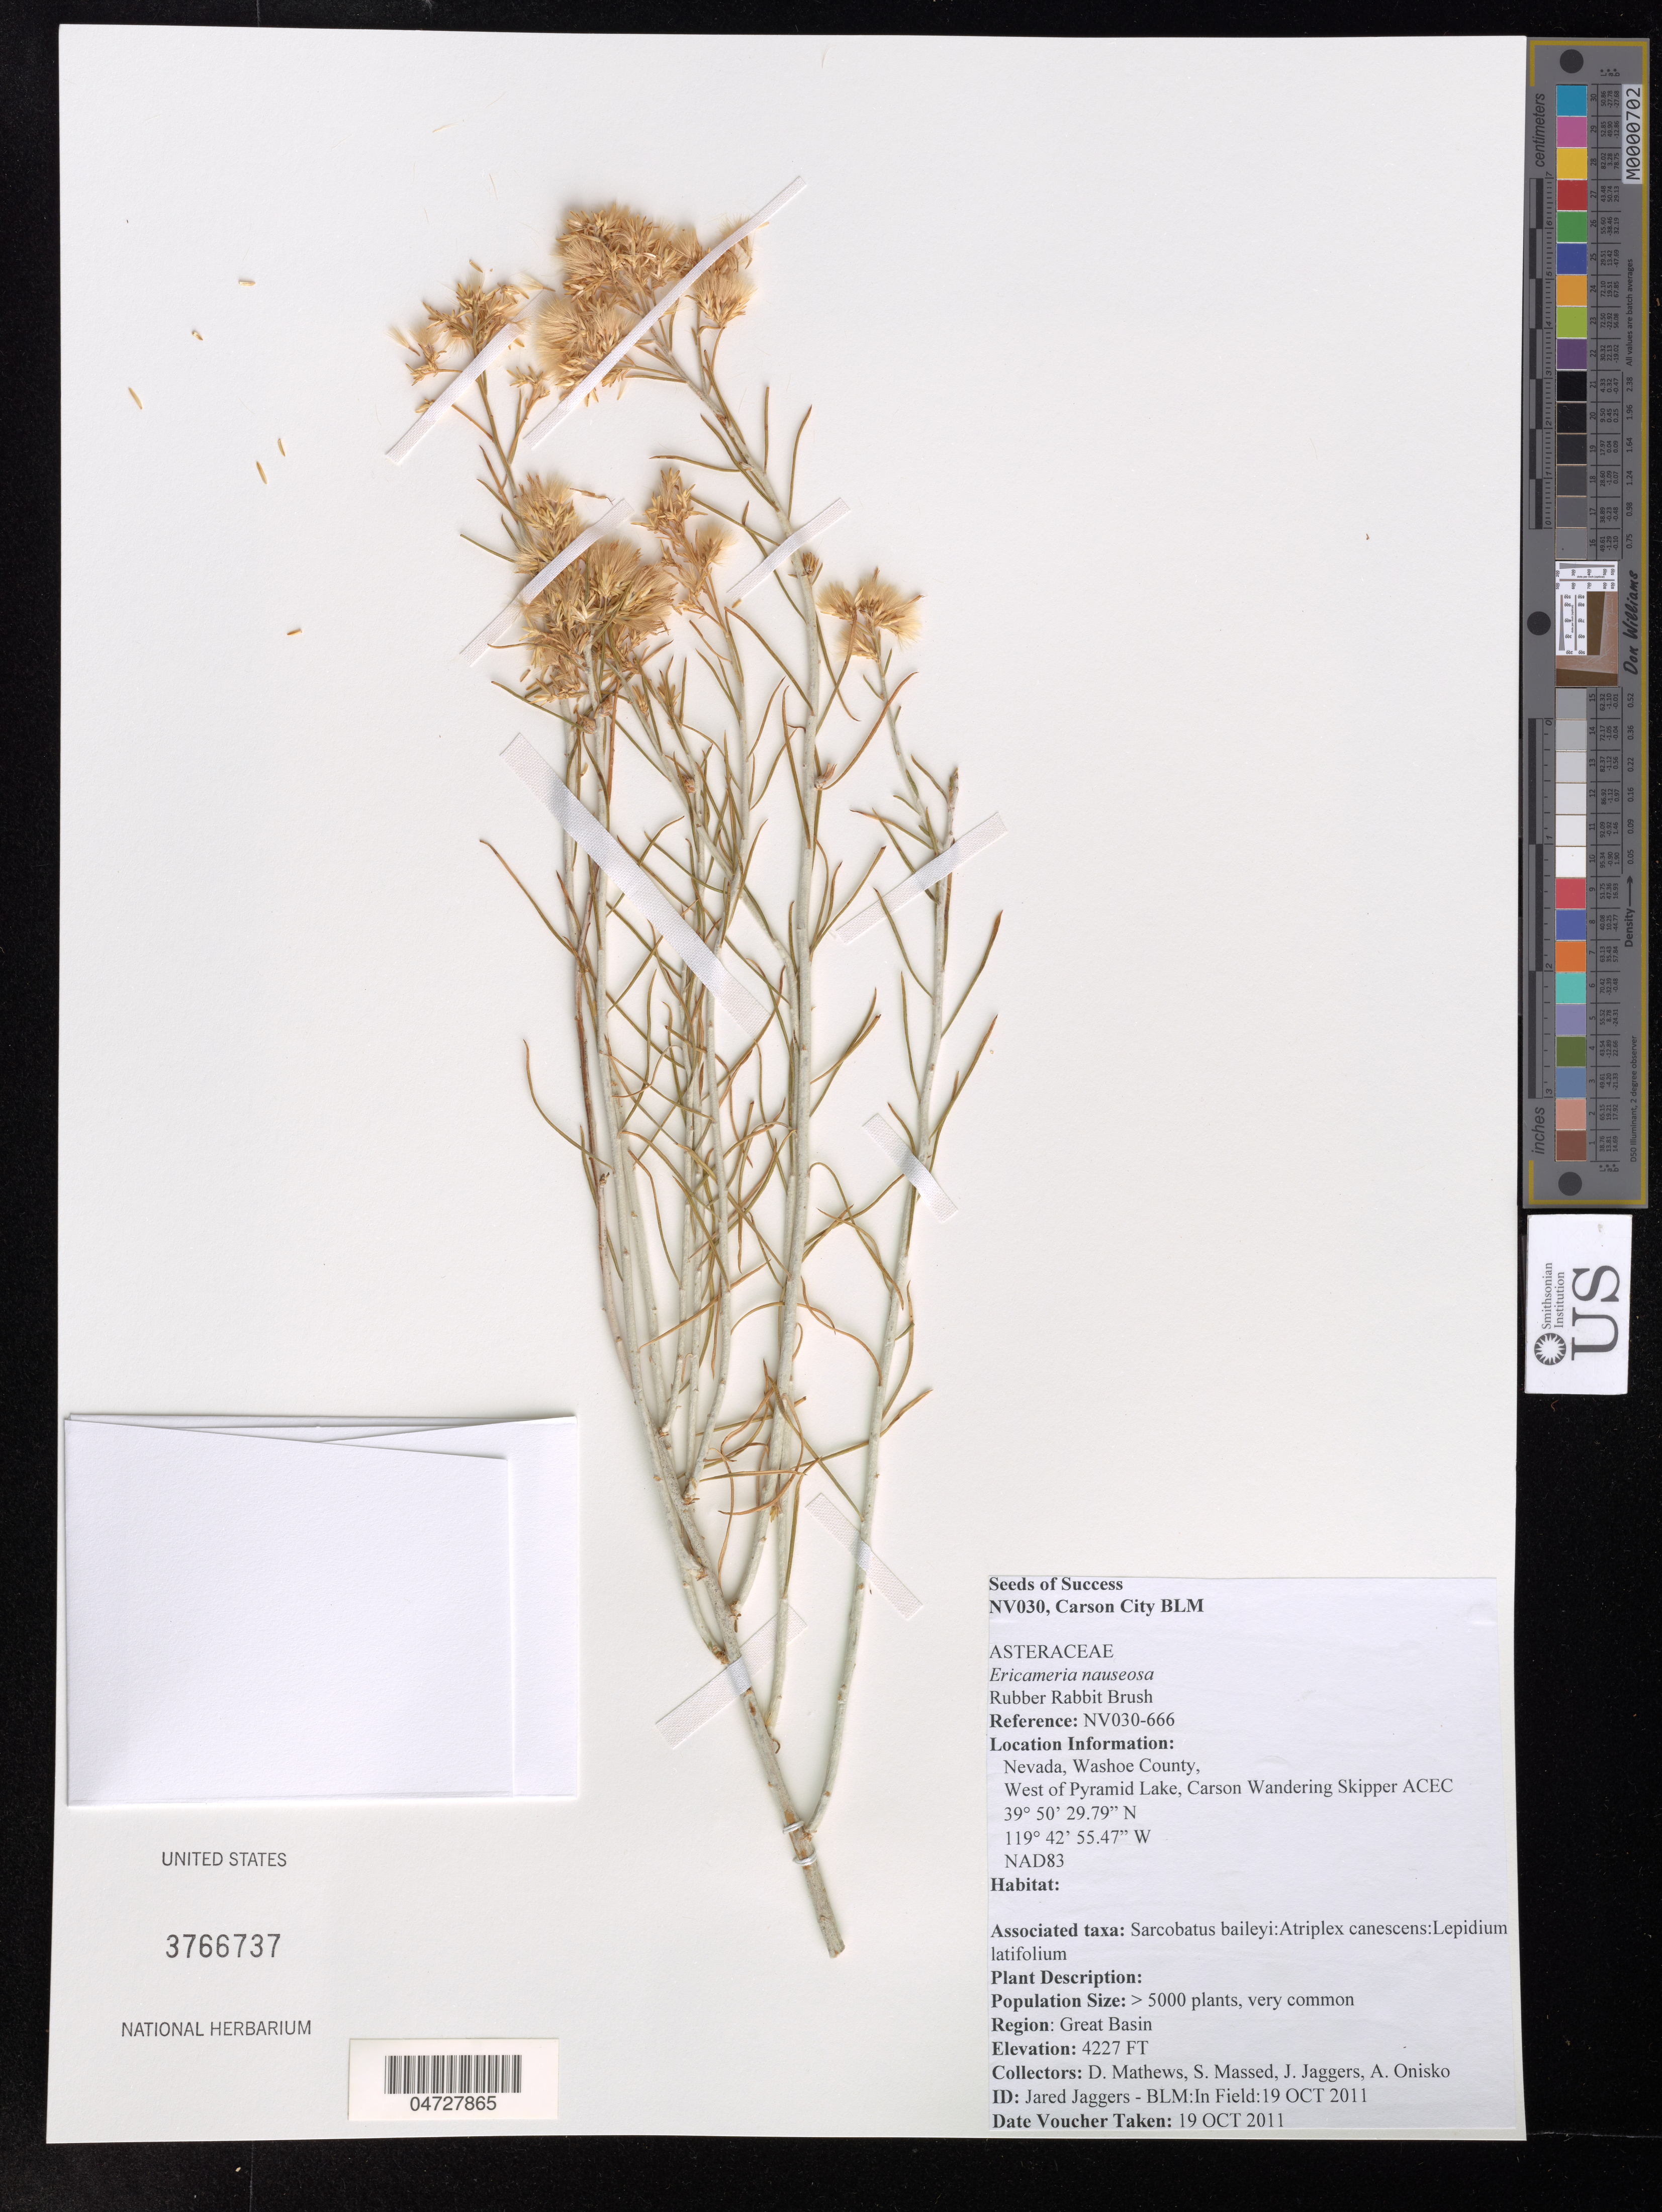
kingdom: Plantae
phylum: Tracheophyta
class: Magnoliopsida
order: Asterales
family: Asteraceae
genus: Ericameria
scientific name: Ericameria nauseosa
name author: (Pall. ex Pursh) G.L. Nesom & G.I. Baird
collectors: D. Mathews, S. Massed, J. Jaggers & A. Onisko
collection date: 2011-10-19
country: United States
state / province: Nevada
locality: Washoe County, West of Pyramid Lake, Carson Wandering Skipper.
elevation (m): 1288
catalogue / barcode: US 3766737